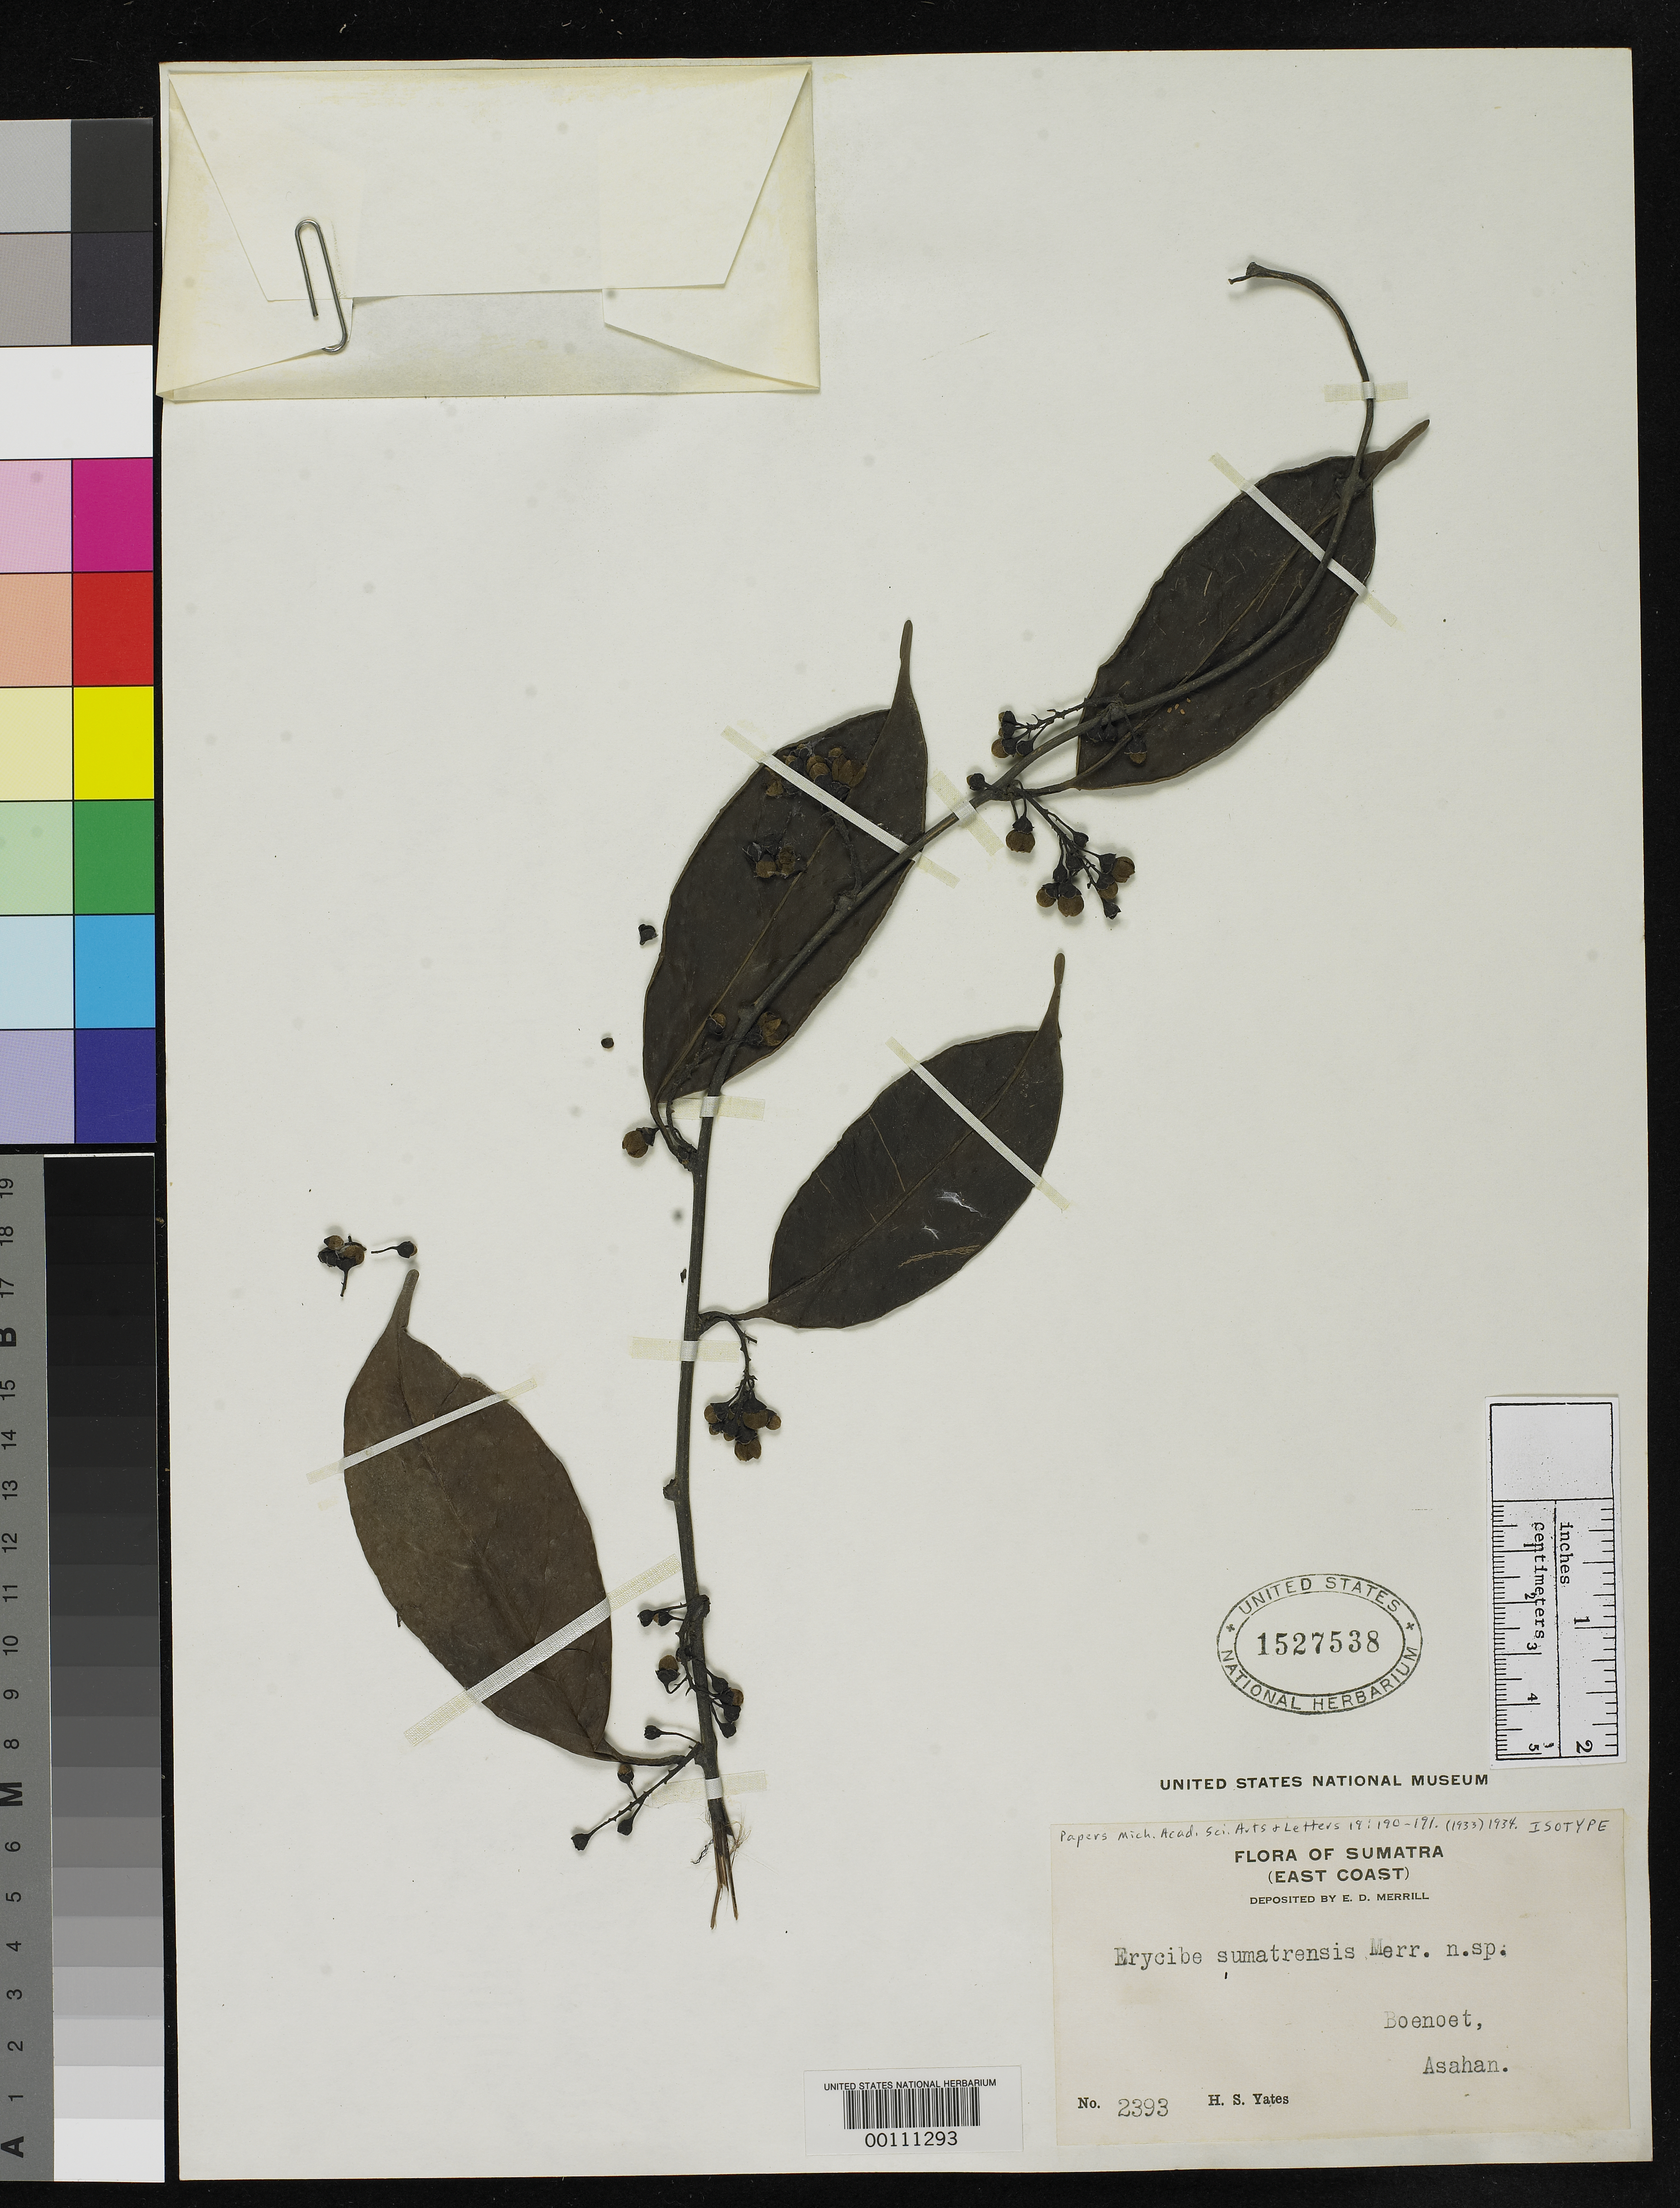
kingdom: Plantae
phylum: Tracheophyta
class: Magnoliopsida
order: Solanales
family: Convolvulaceae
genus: Erycibe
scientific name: Erycibe sumatrensis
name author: Merr.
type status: Isotype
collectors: H. S. Yates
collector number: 2393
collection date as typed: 24 Apr 1927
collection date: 1927-04-24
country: Indonesia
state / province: Sumatra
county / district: Sumatera Utara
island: Sumatra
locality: Boenoet.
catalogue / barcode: US 1527538